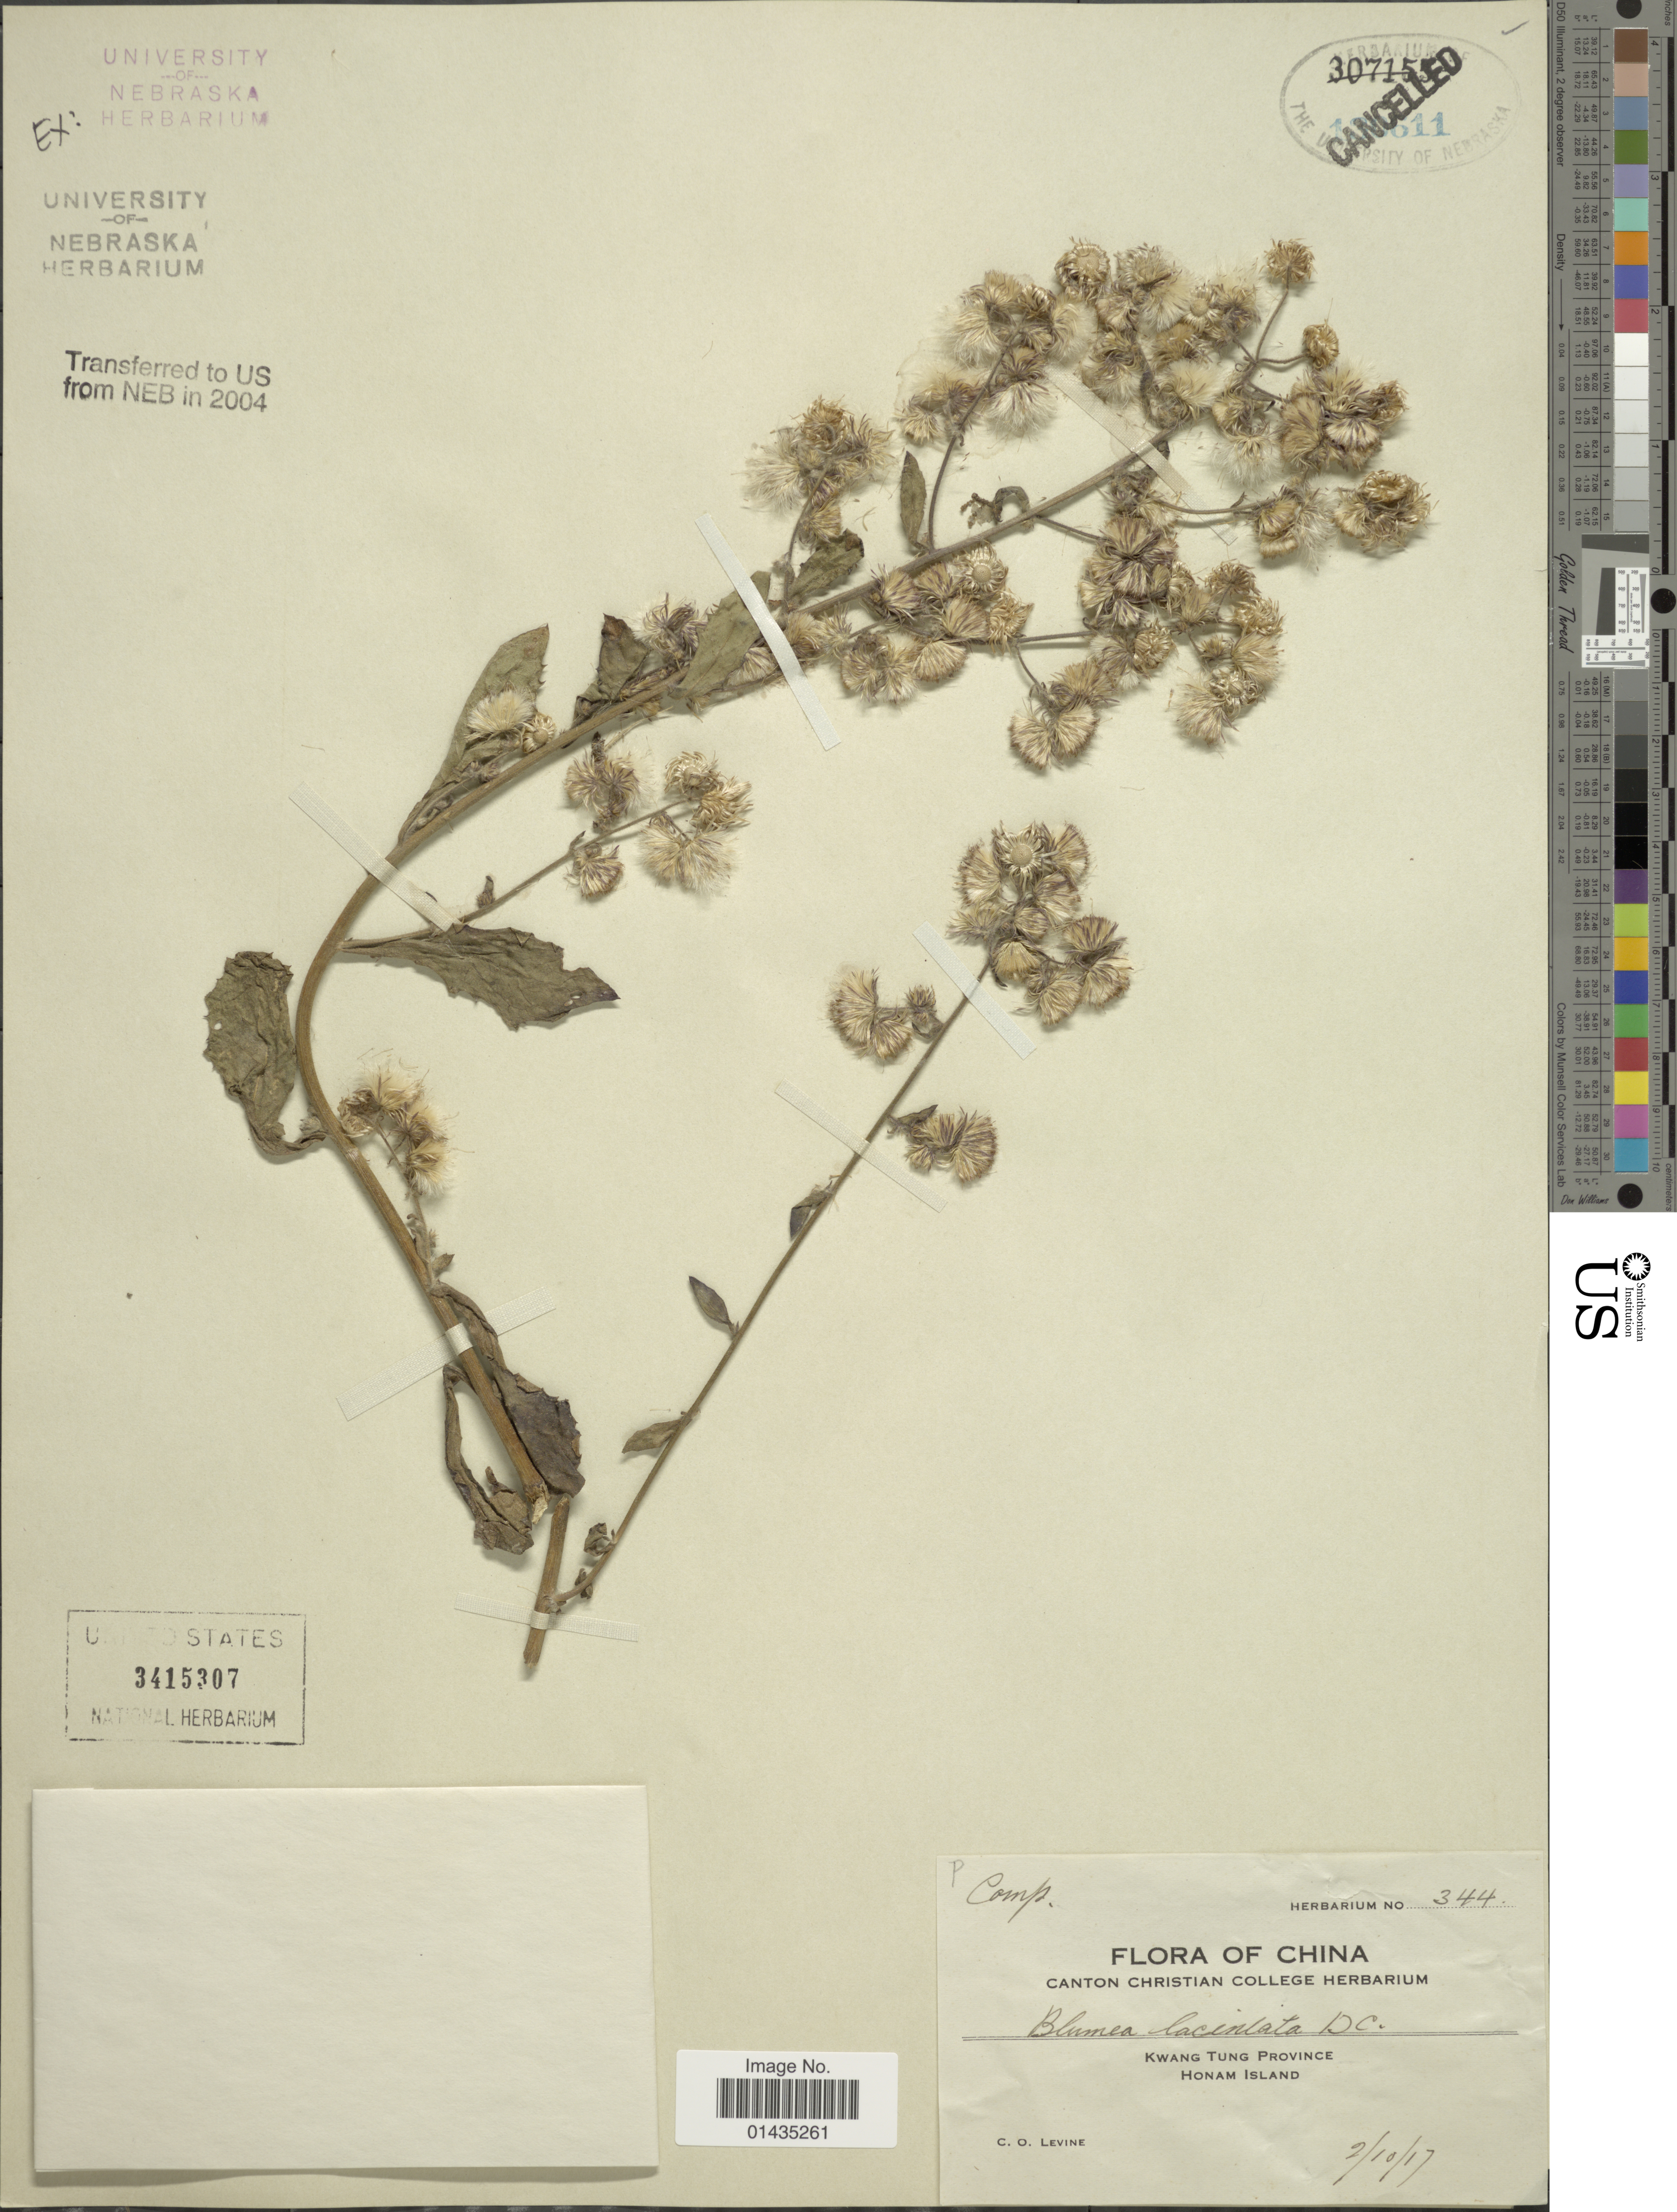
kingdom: Plantae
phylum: Tracheophyta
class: Magnoliopsida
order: Asterales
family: Asteraceae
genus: Blumea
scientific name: Blumea laciniata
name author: (Roxb.) DC.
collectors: C. O. Levine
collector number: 344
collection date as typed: Transcribed d/m/y: 2/10/17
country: China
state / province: Guangdong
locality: Kwang Tung Province, Honam Island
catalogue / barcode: US 3415307